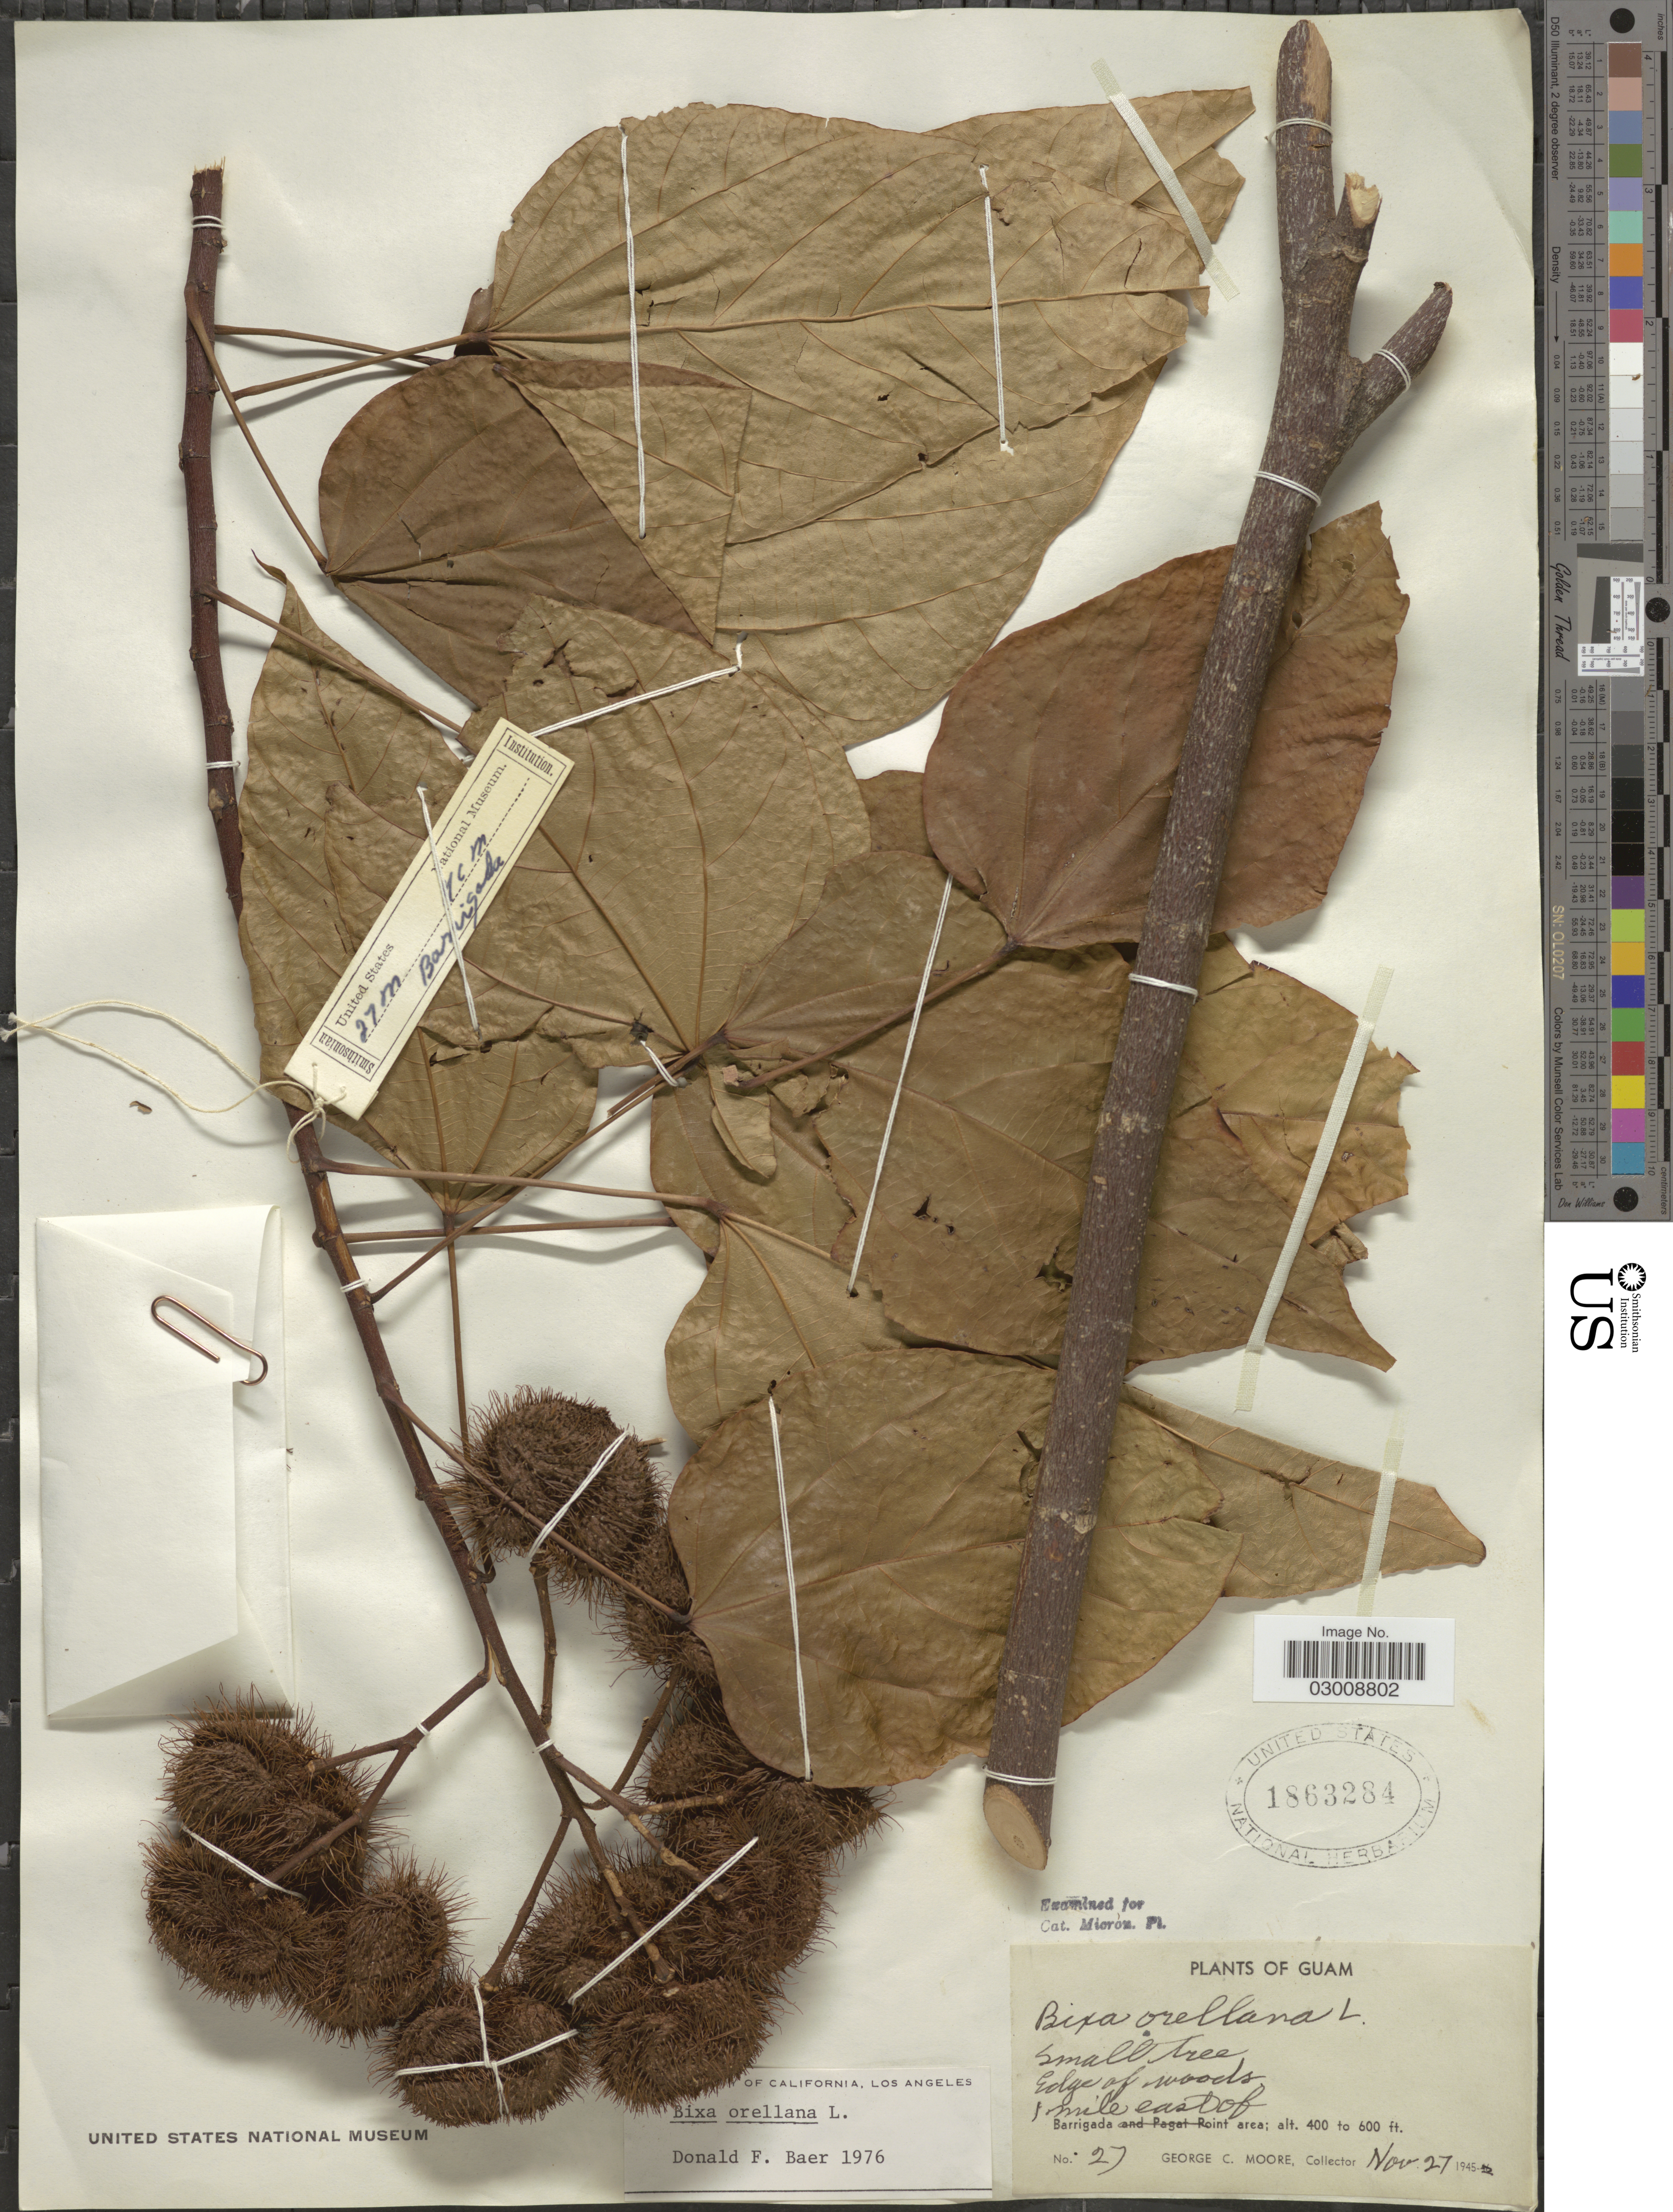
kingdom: Plantae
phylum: Tracheophyta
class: Magnoliopsida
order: Malvales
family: Bixaceae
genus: Bixa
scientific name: Bixa orellana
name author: L.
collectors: G. C. Moore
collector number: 27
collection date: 1945-11-27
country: Guam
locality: Edge of woods. 1 mile east of Barrigada area.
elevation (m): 122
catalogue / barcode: US 1863284